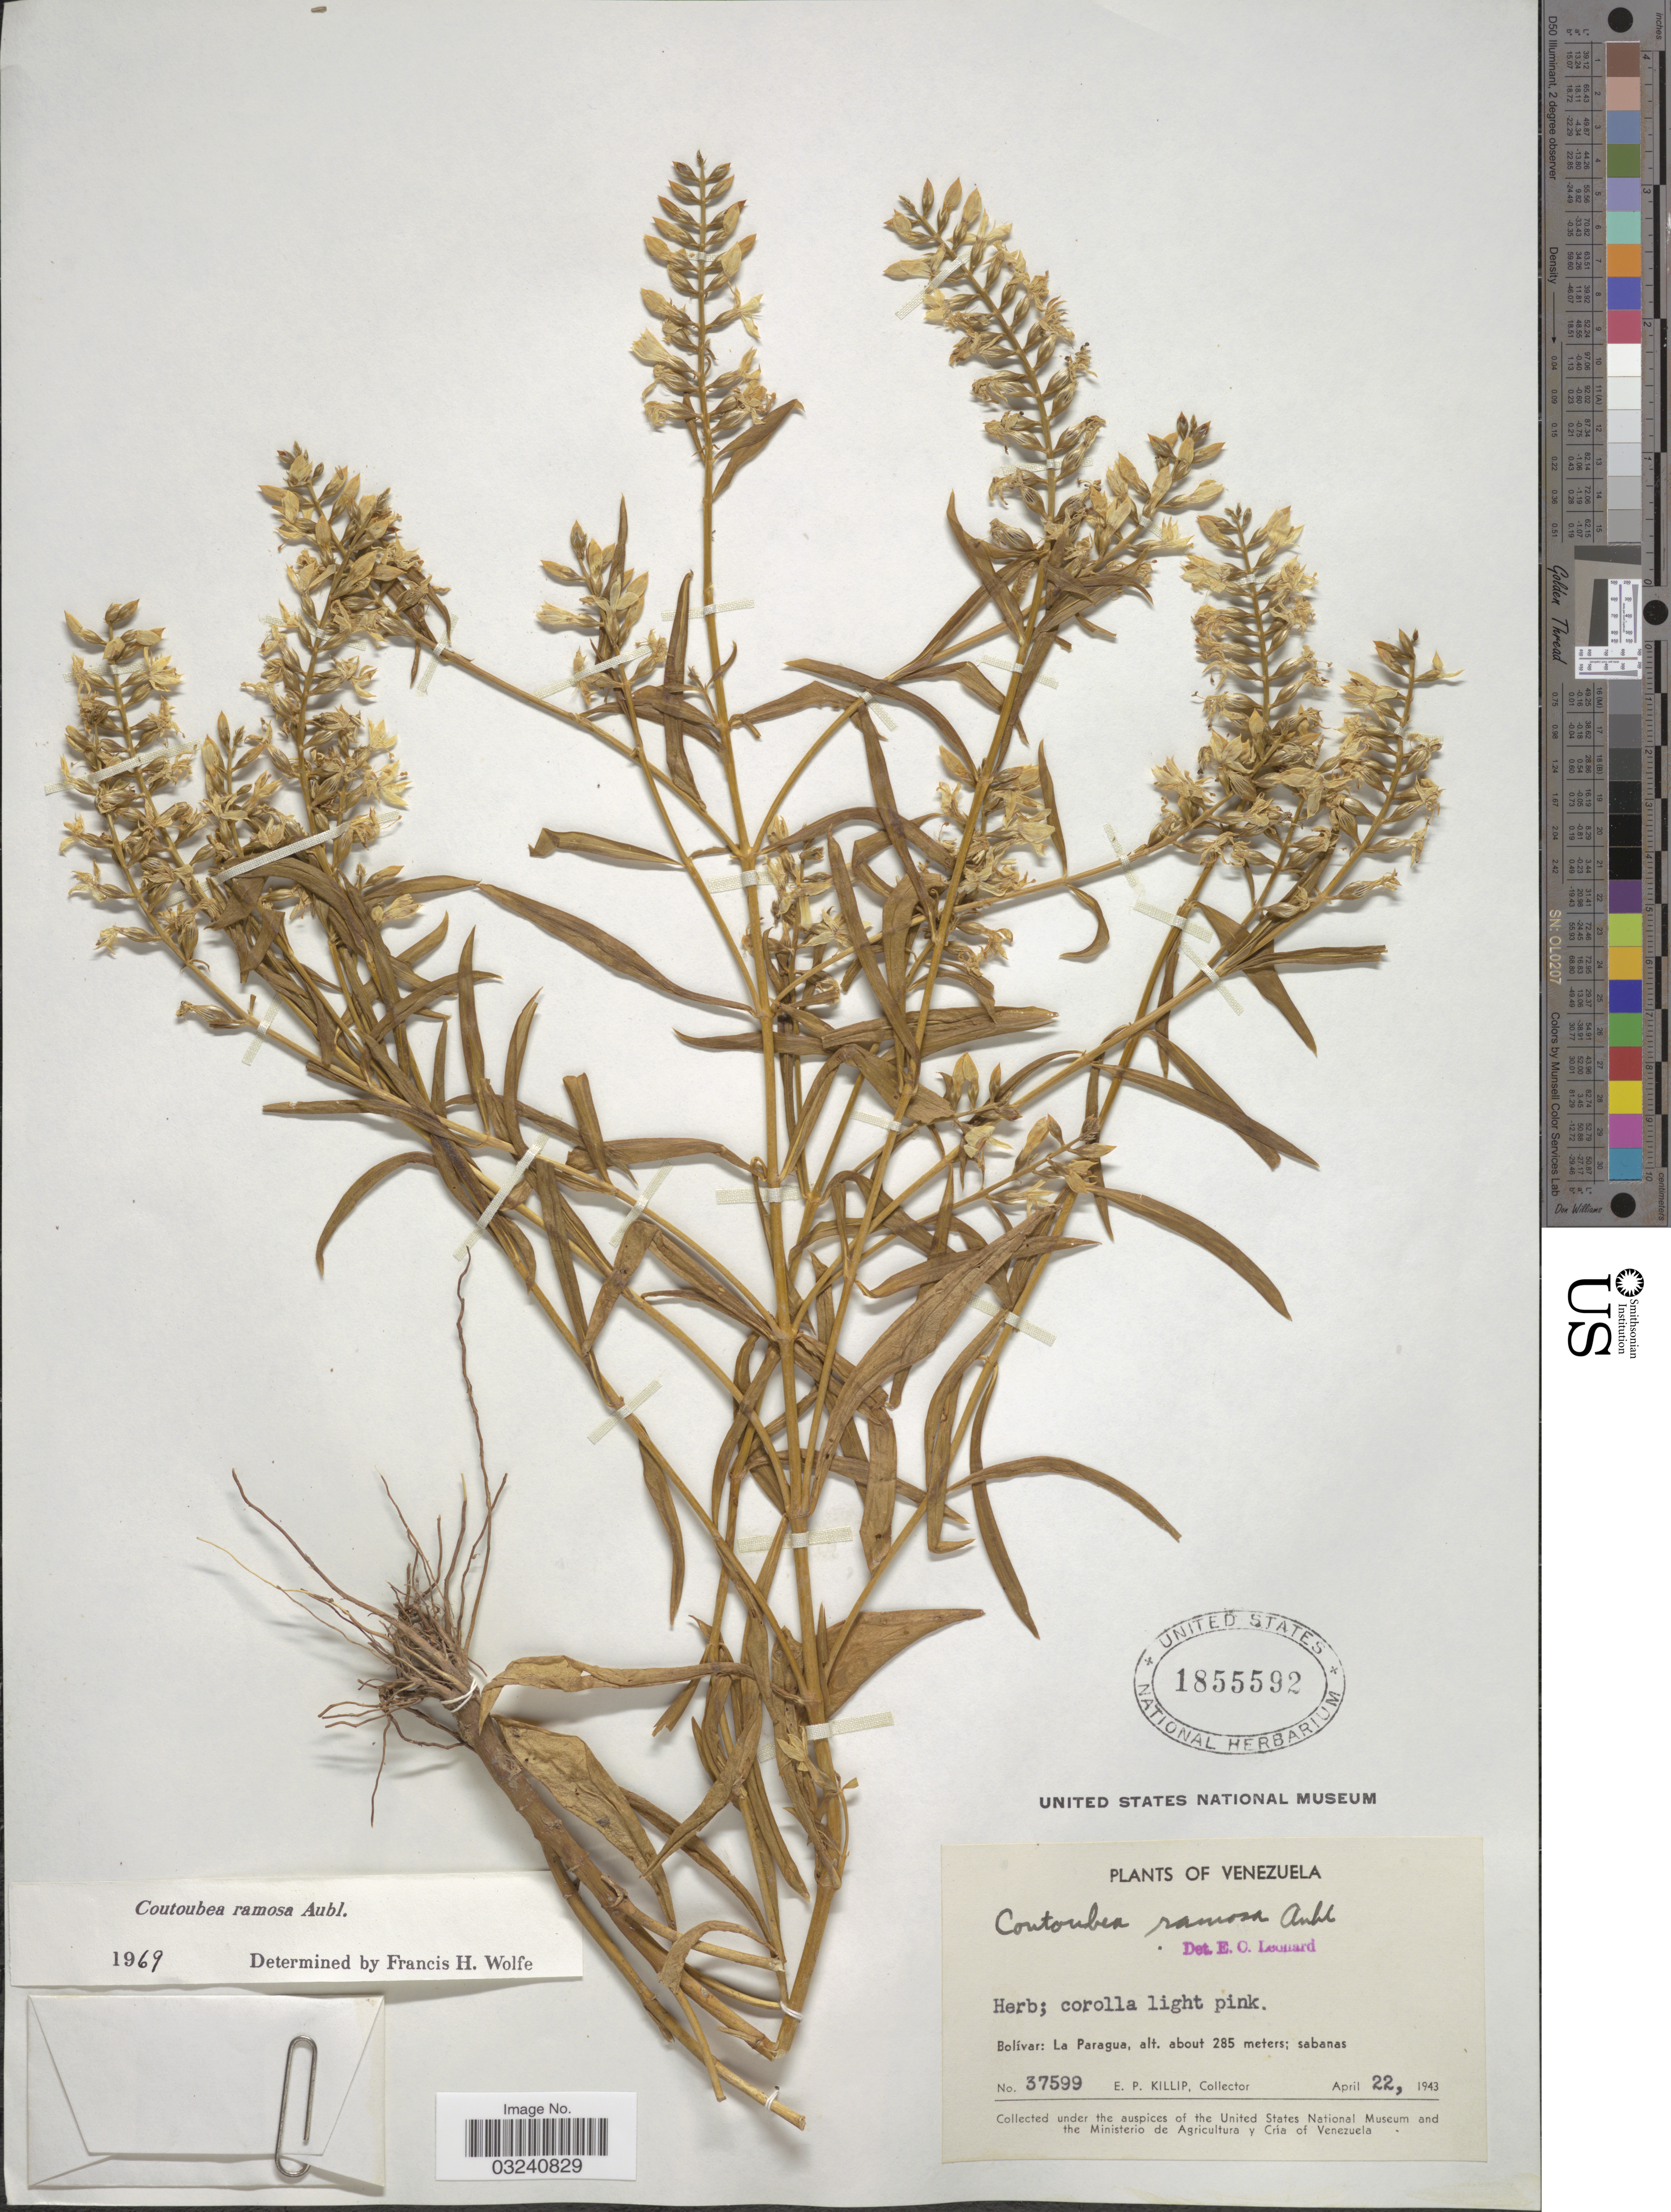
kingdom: Plantae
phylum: Tracheophyta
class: Magnoliopsida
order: Gentianales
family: Gentianaceae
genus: Coutoubea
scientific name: Coutoubea ramosa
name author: Aubl.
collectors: E. P. Killip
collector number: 37599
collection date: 1943-04-22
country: Venezuela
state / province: Bolivar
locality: La Paragua.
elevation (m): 285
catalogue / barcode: US 1855592